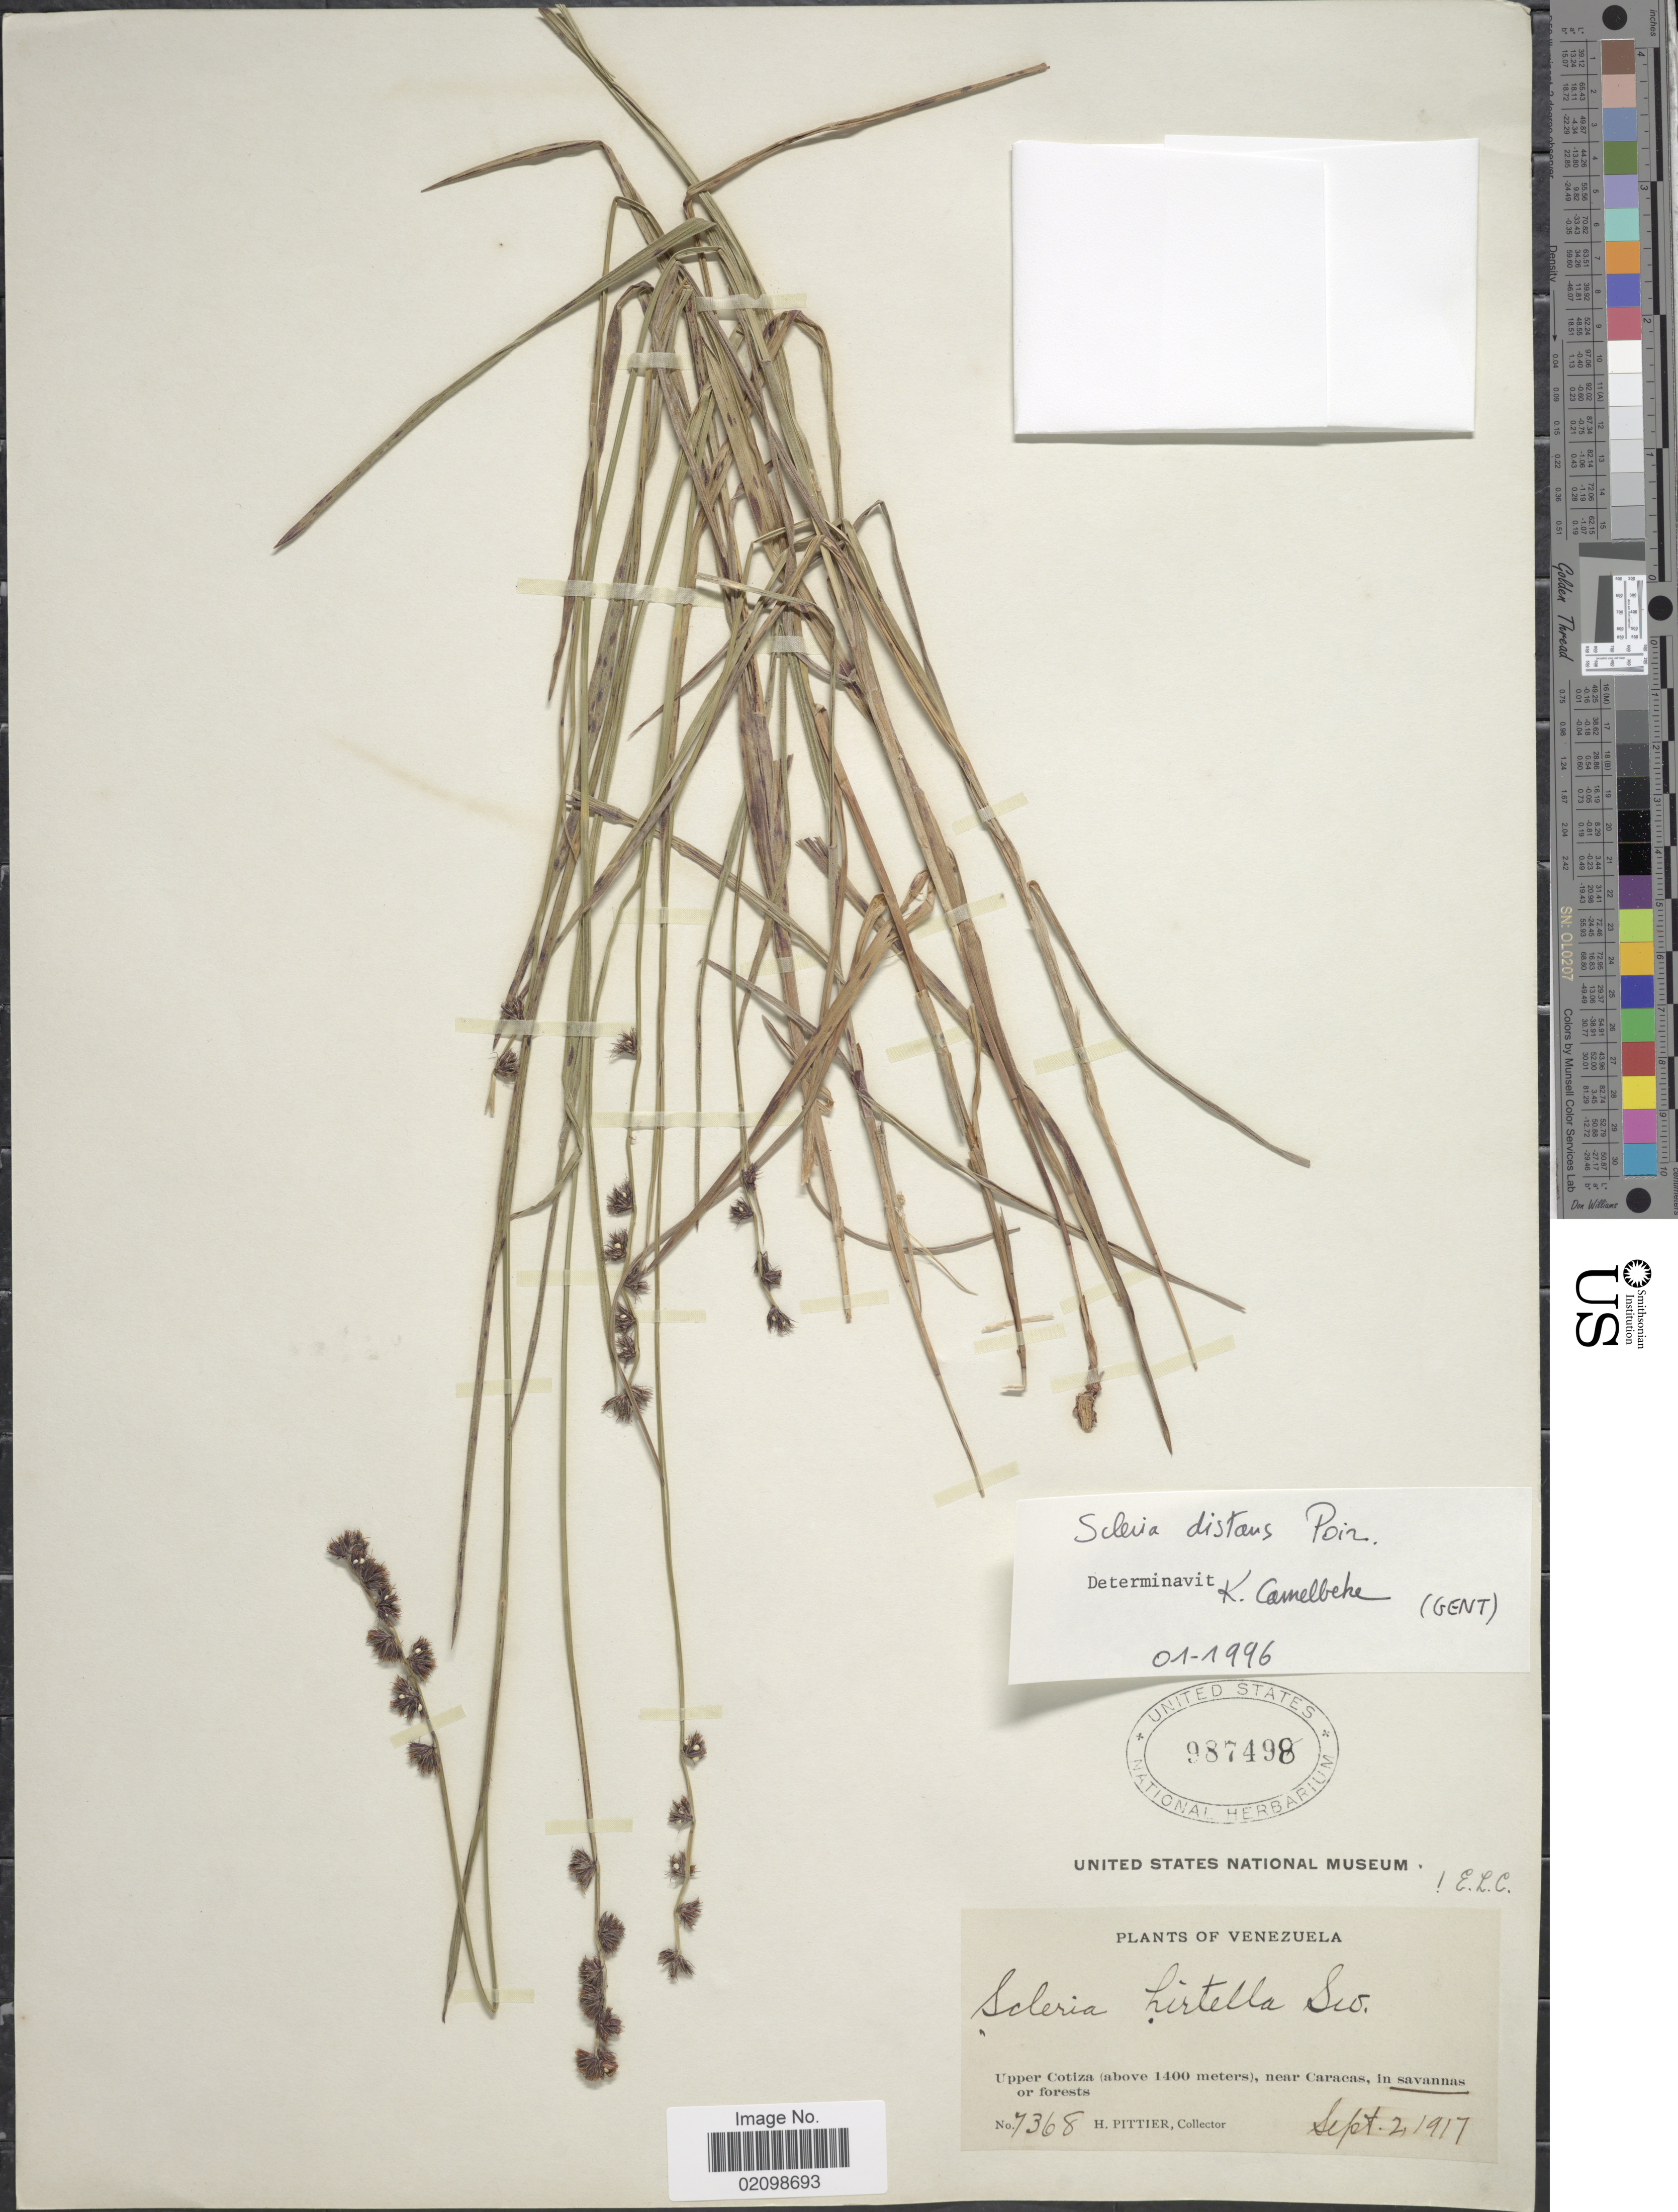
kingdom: Plantae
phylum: Tracheophyta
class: Liliopsida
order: Poales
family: Cyperaceae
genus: Scleria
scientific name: Scleria distans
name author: Poir.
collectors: H. F. Pittier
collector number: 7368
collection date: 1917-09-02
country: Venezuela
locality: Upper Cotiza, near Caracas, in savannas or forests.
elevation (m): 1400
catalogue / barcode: US 987498